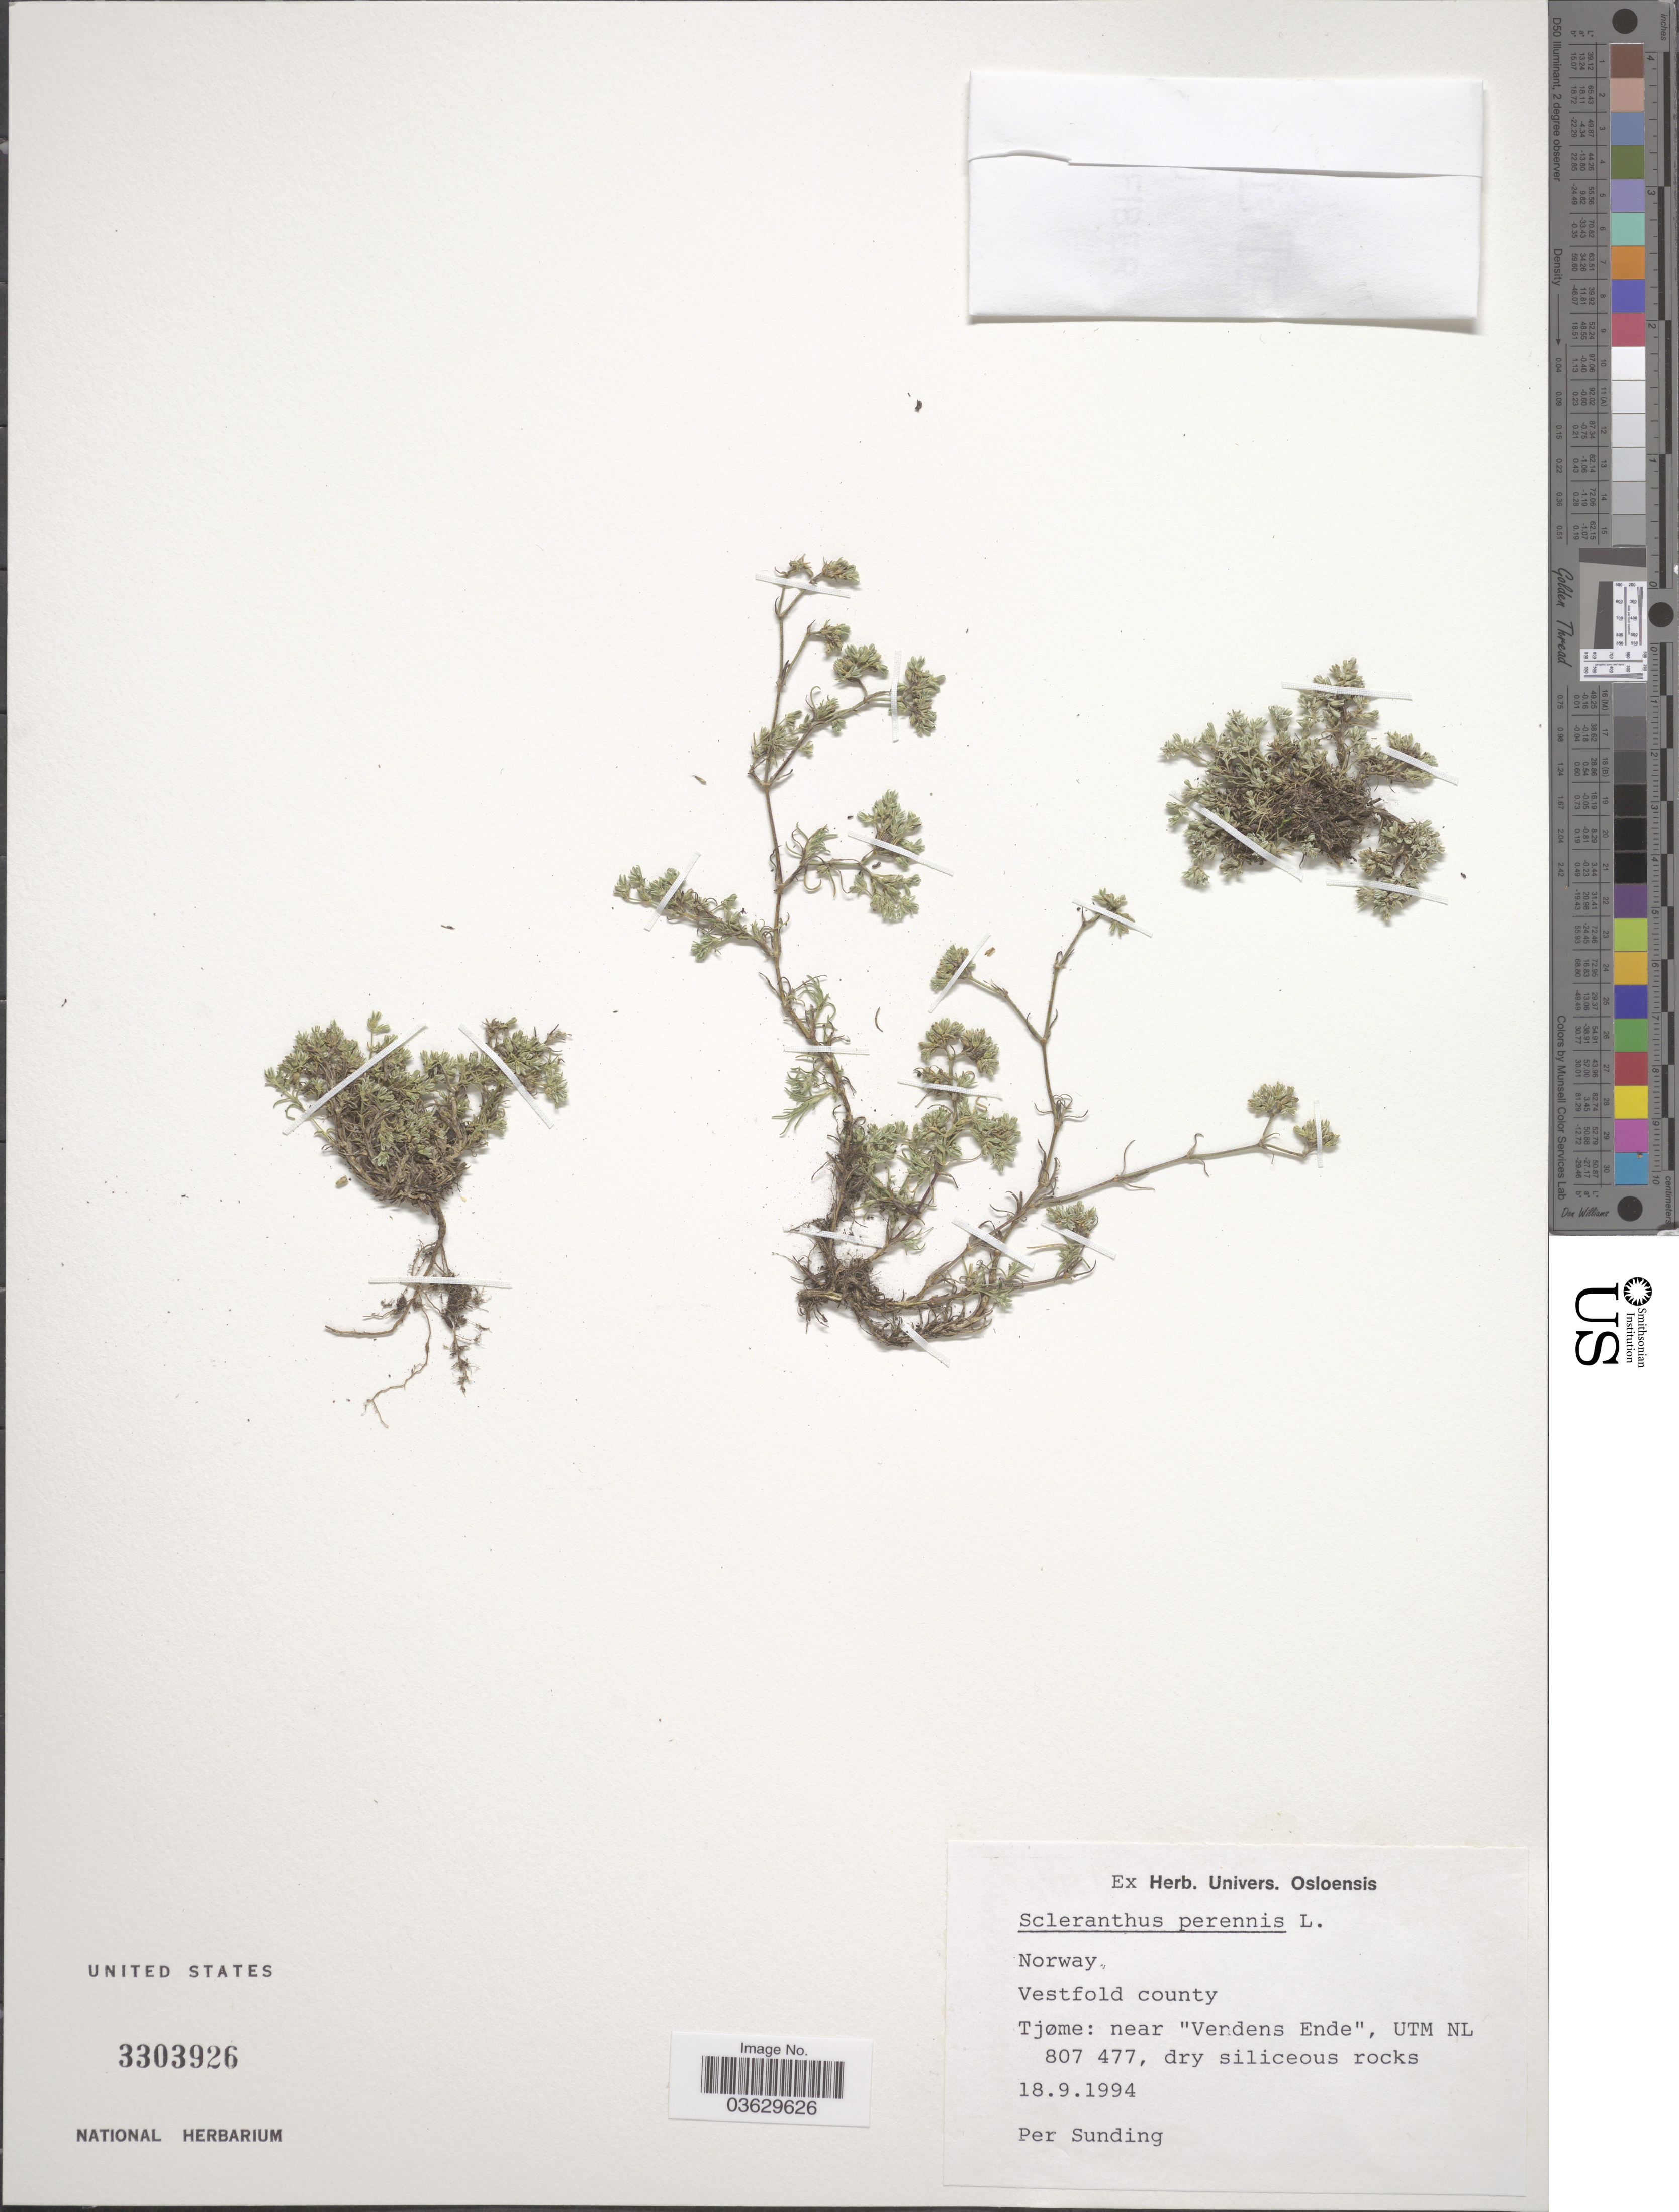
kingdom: Plantae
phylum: Tracheophyta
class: Magnoliopsida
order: Caryophyllales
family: Caryophyllaceae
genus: Scleranthus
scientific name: Scleranthus perennis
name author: L.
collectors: P. O. Sunding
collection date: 1994-09-18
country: Norway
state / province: Vestfold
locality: Vestfold County. Tjøme: near "Vendens Ende", UTM NL 807 477.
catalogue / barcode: US 3303926